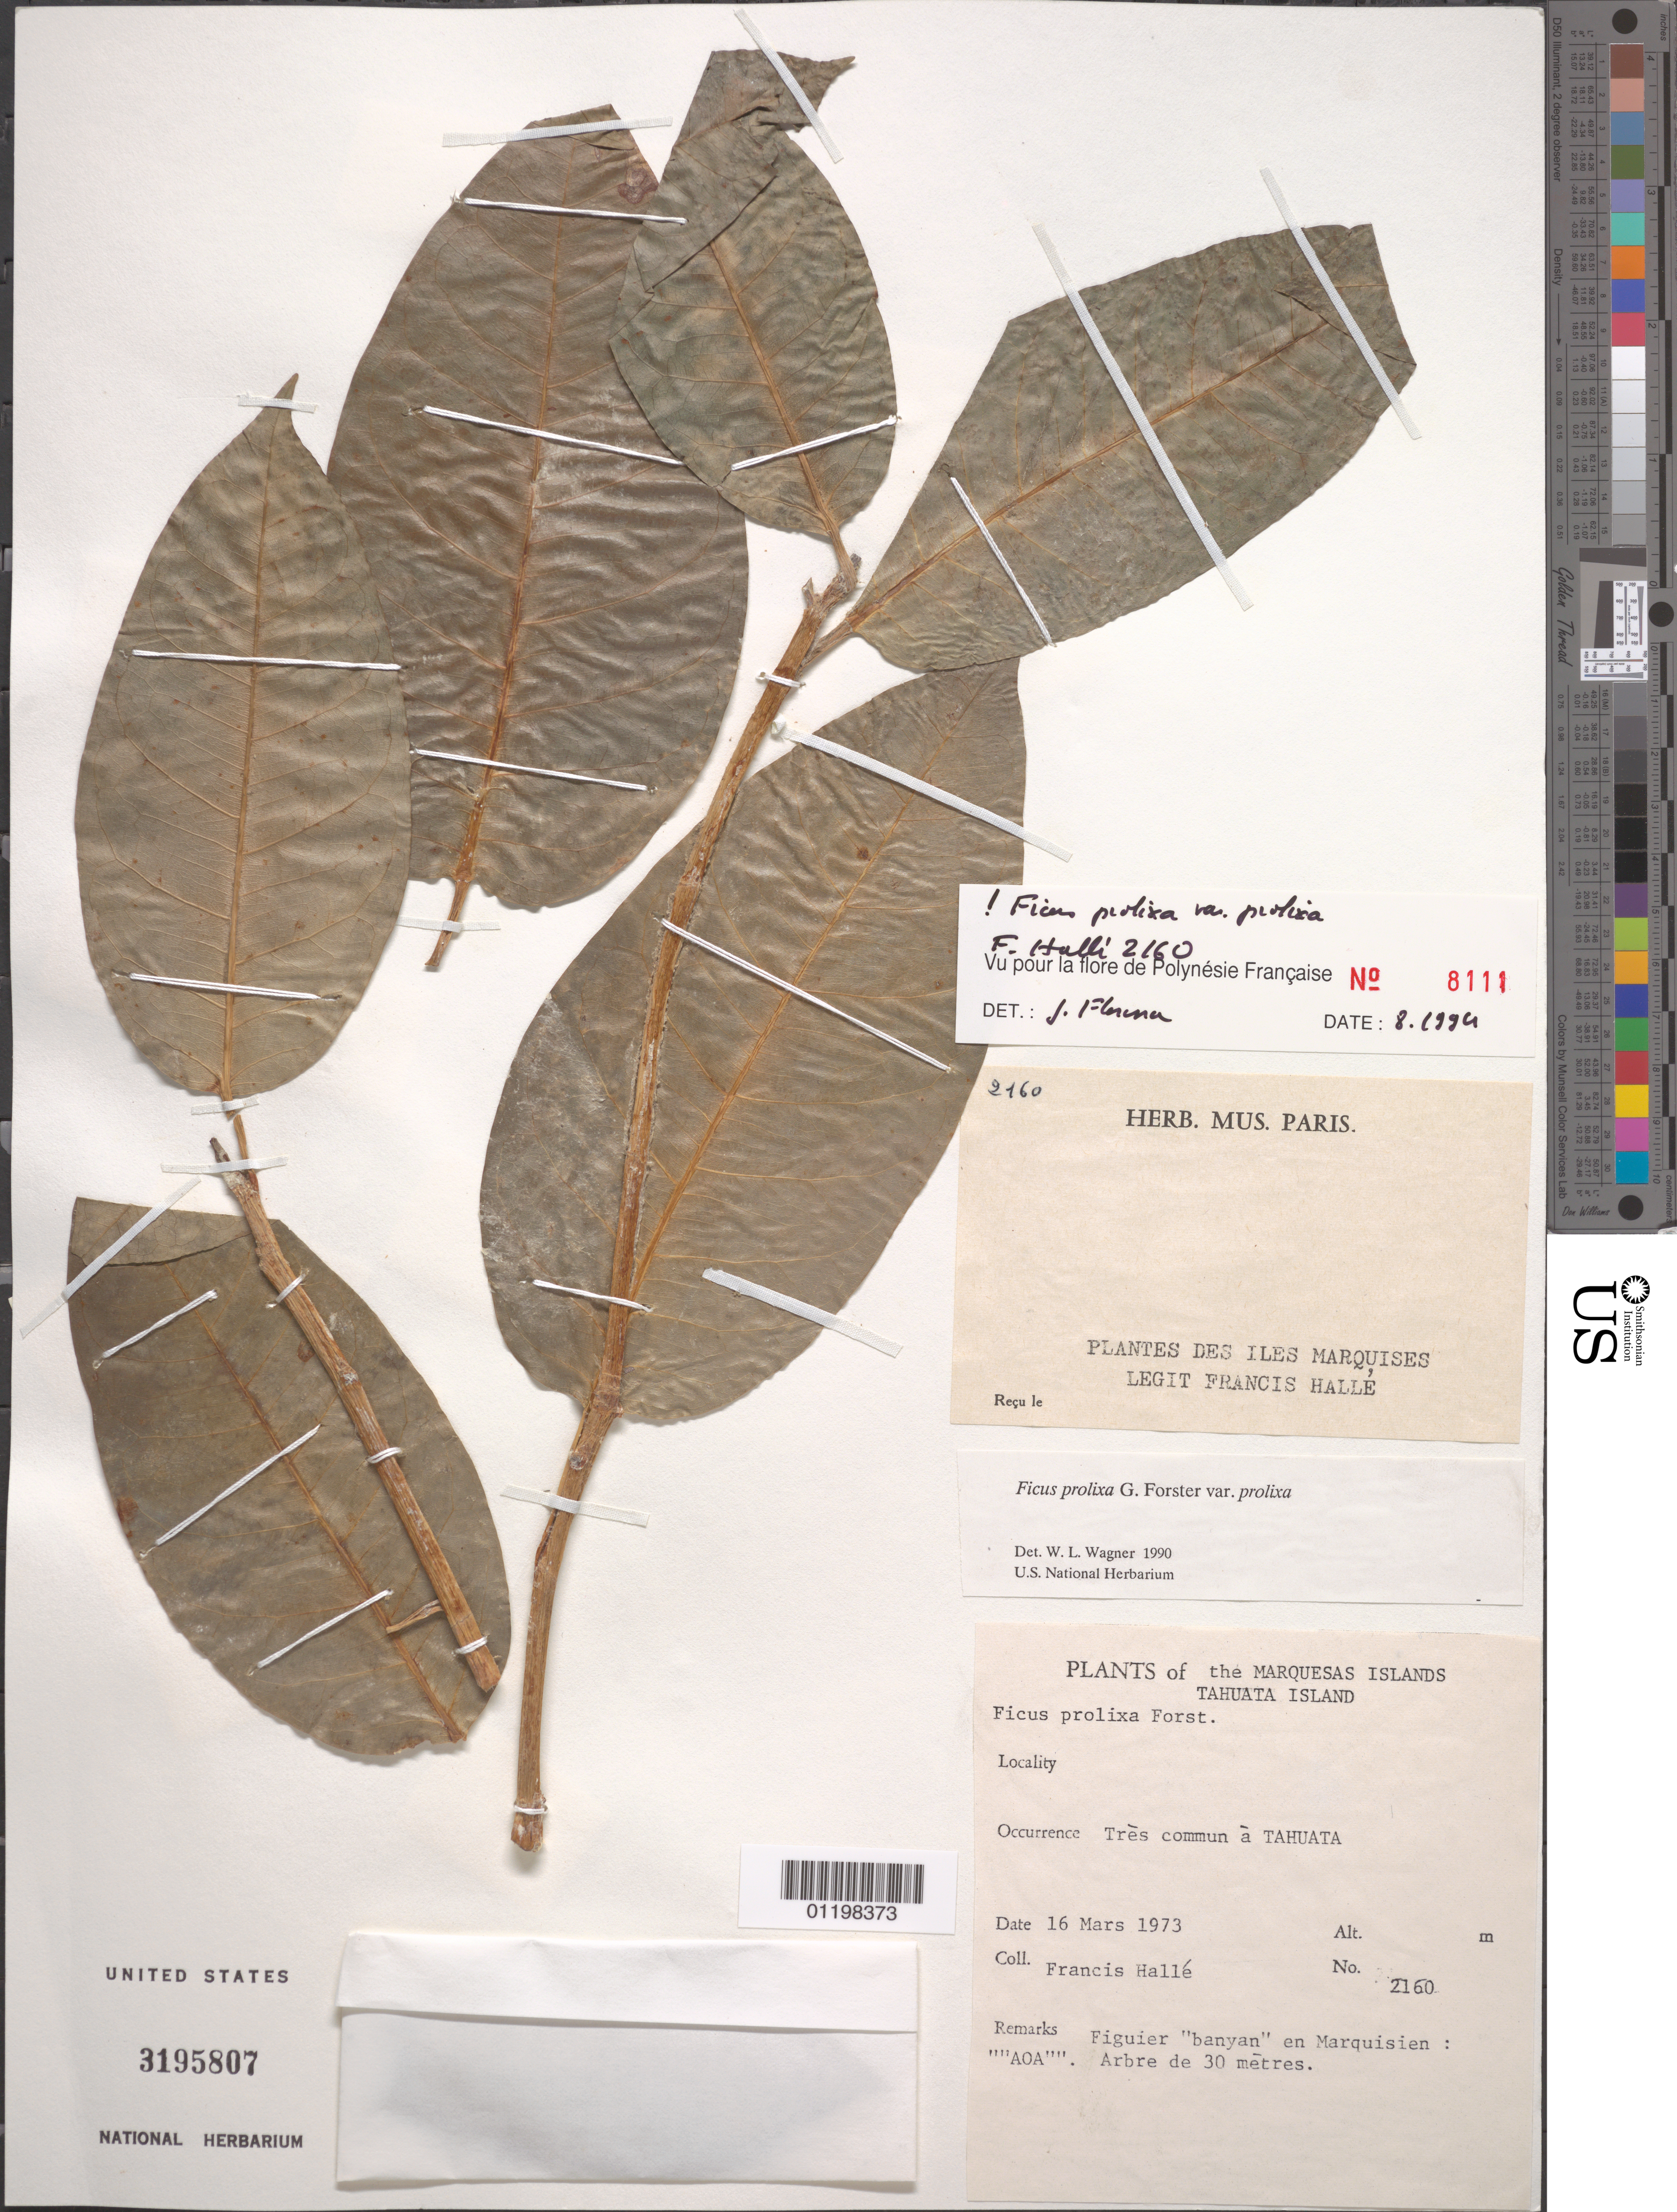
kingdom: Plantae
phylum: Tracheophyta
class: Magnoliopsida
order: Rosales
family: Moraceae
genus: Ficus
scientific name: Ficus prolixa var. prolixa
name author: G. Forst.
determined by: Wagner, W. L., (BOT), Smithsonian Institution - National Museum of Natural History (UNITED STATES)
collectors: F. Hallé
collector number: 2160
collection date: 1973-03-16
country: French Polynesia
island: Tahuata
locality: s.l.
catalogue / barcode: US 3195807